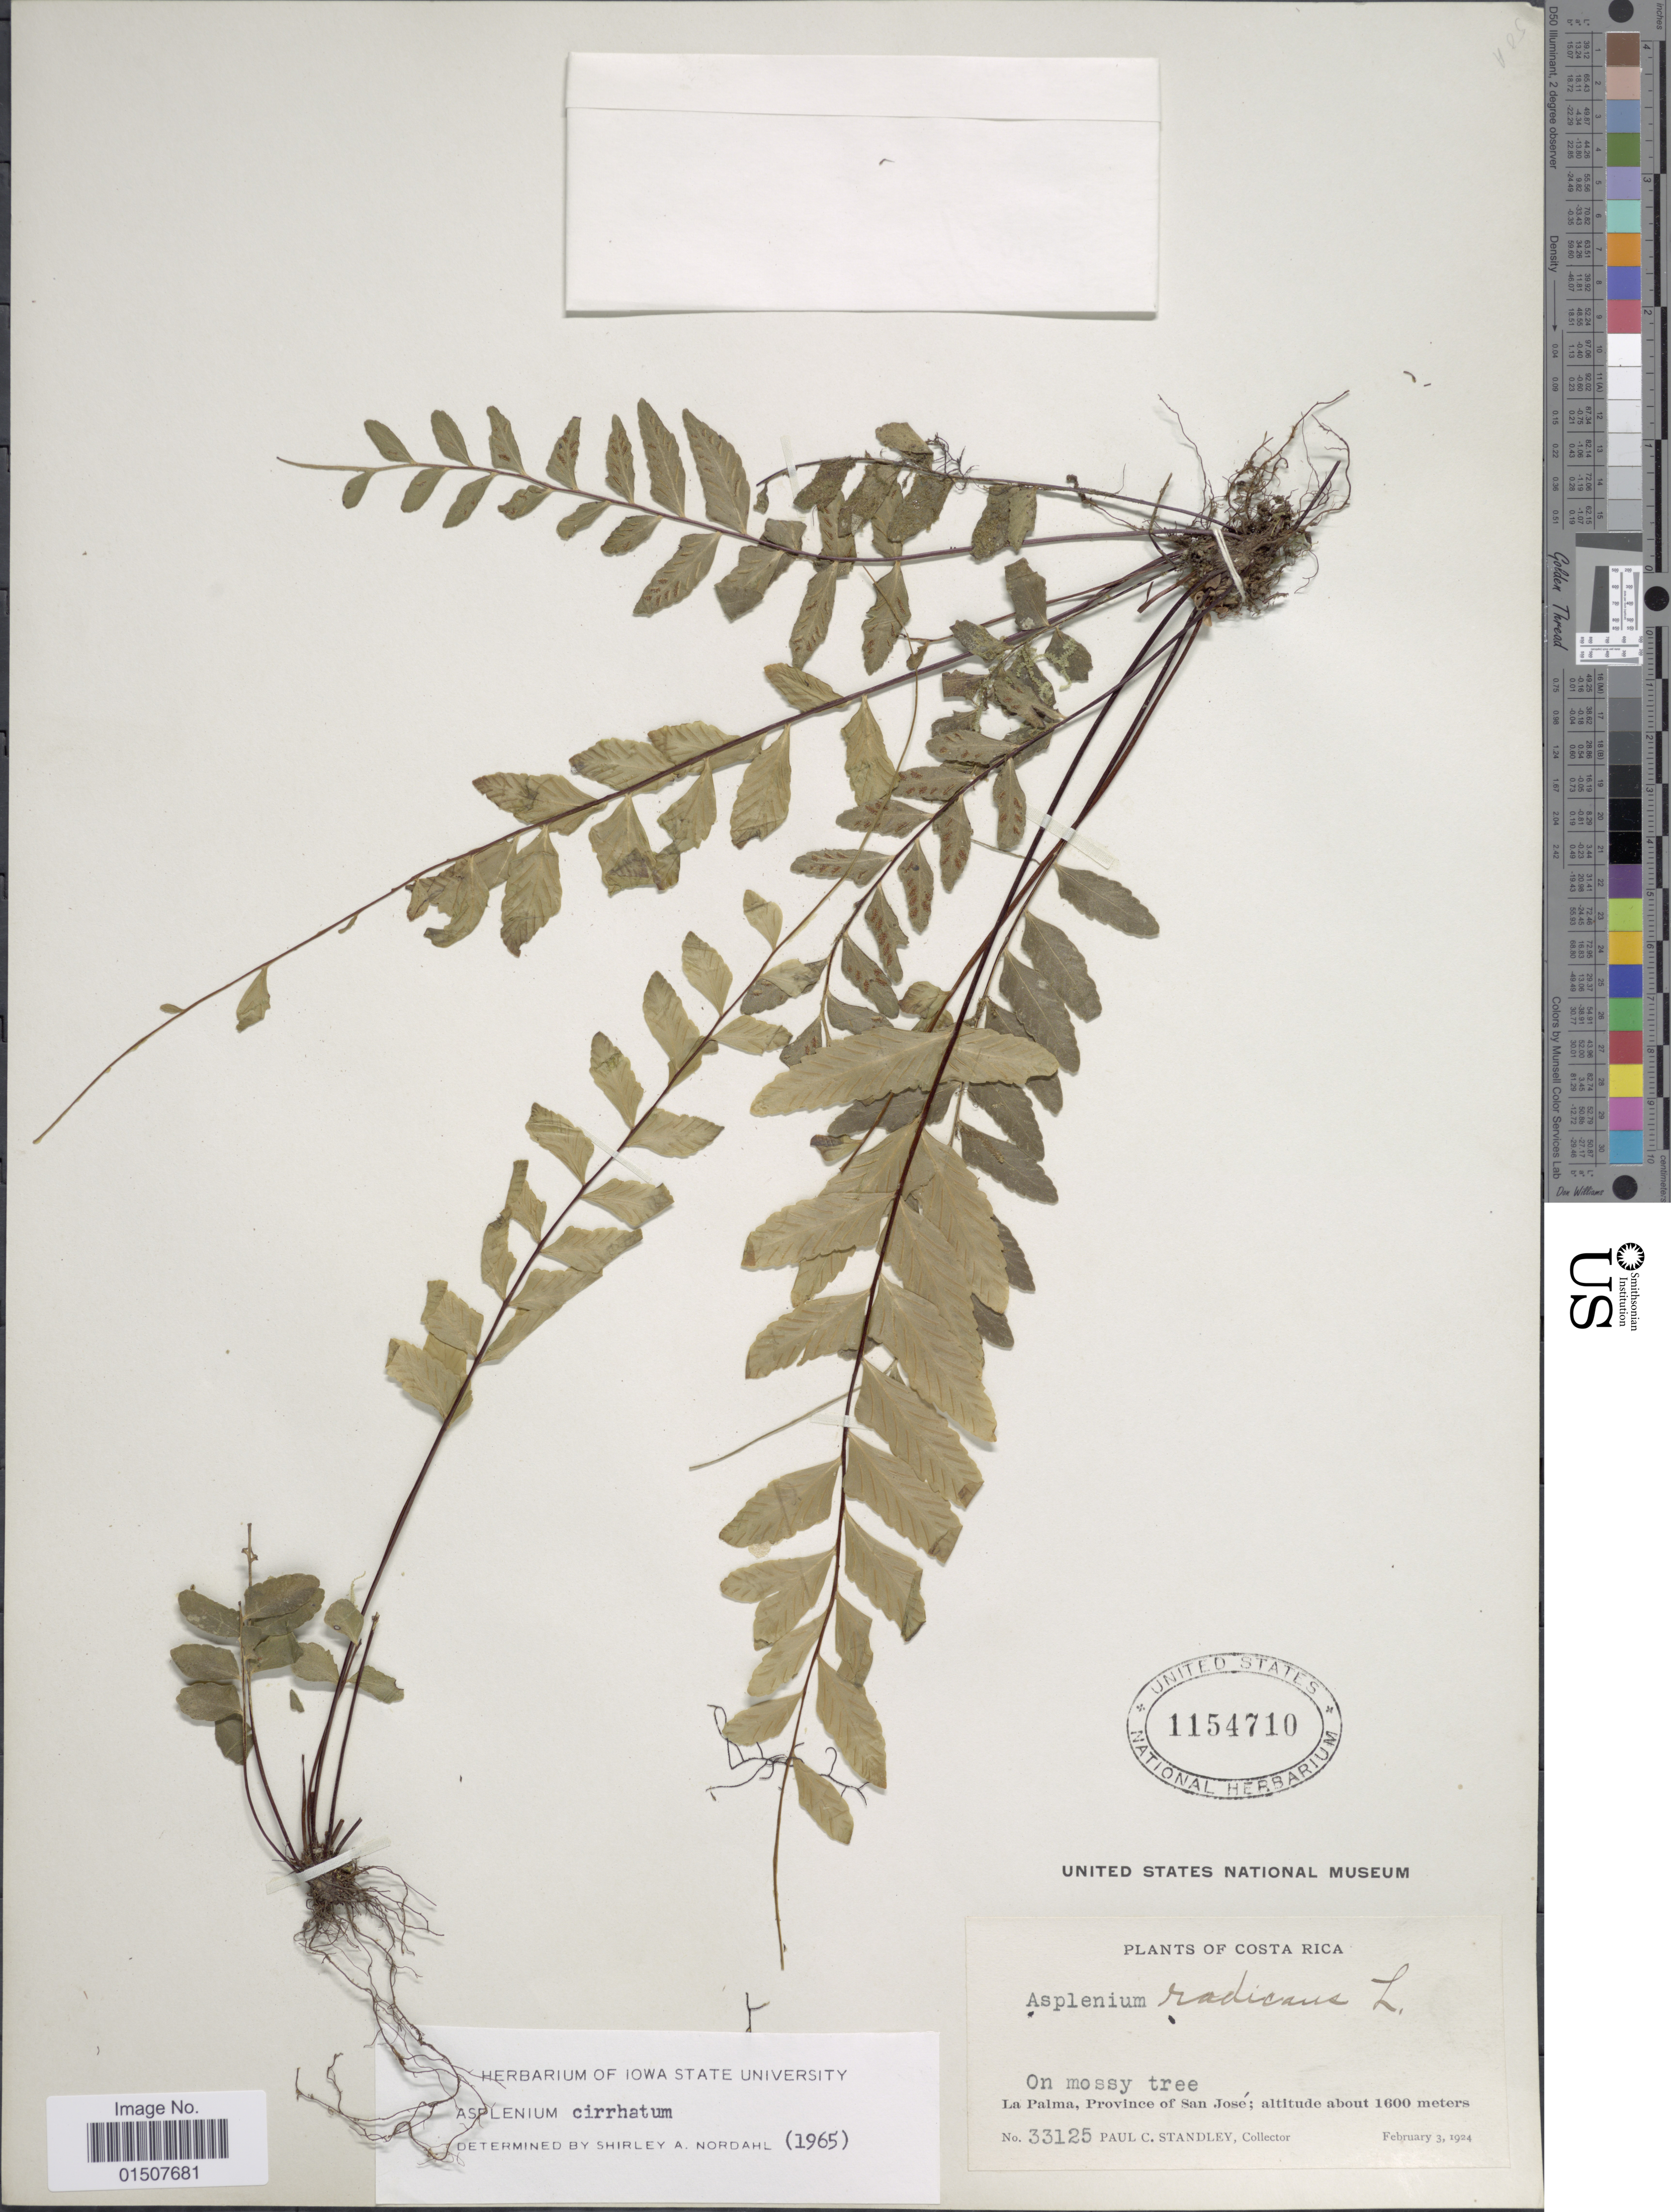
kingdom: Plantae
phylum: Tracheophyta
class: Polypodiopsida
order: Polypodiales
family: Aspleniaceae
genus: Asplenium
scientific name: Asplenium radicans var. cirrhatum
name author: (Rich. ex Willd.) Rosenst.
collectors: P. C. Standley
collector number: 33125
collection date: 1924-02-03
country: Costa Rica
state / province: San José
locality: La Palma, Province of San Jose.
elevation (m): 1600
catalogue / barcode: US 1154710